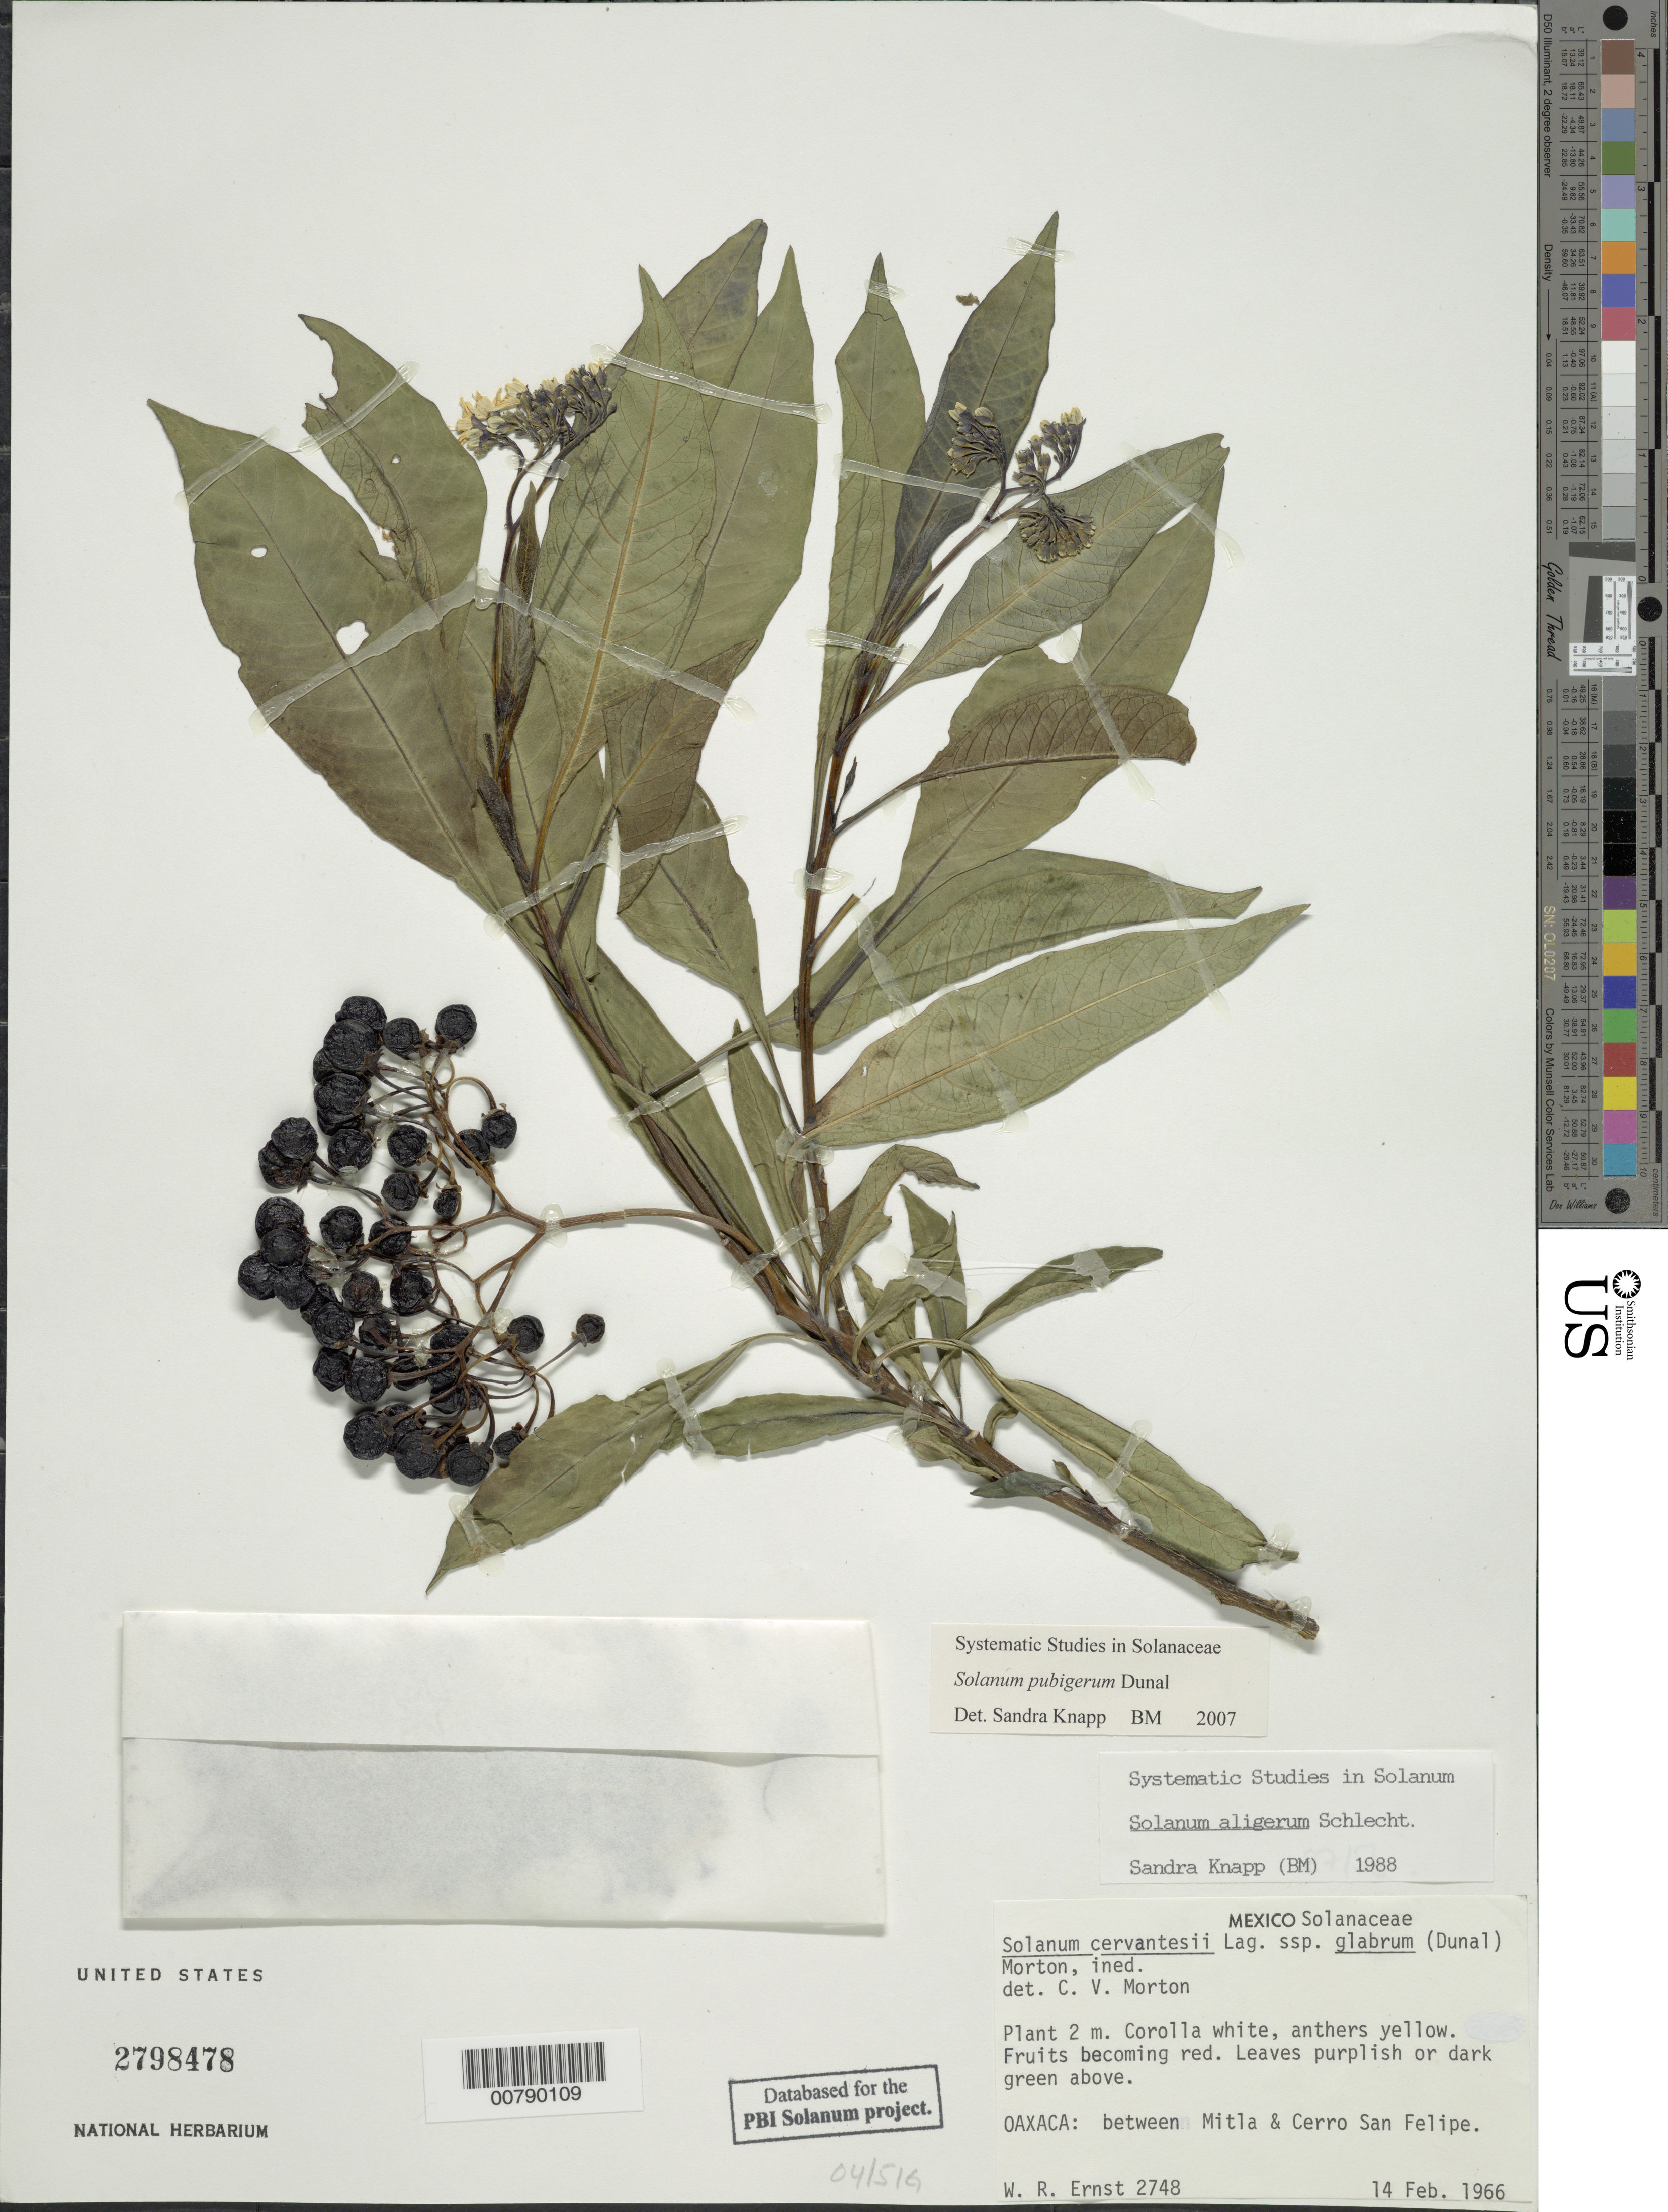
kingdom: Plantae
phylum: Tracheophyta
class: Magnoliopsida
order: Solanales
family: Solanaceae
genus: Solanum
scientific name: Solanum pubigerum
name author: Dunal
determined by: Knapp, S. D.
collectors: W. R. Ernst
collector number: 2748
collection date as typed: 14 Feb 1966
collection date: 1966-02-14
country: Mexico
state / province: Oaxaca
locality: between Mitla and Cerro San Felipe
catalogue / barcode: US 2798478